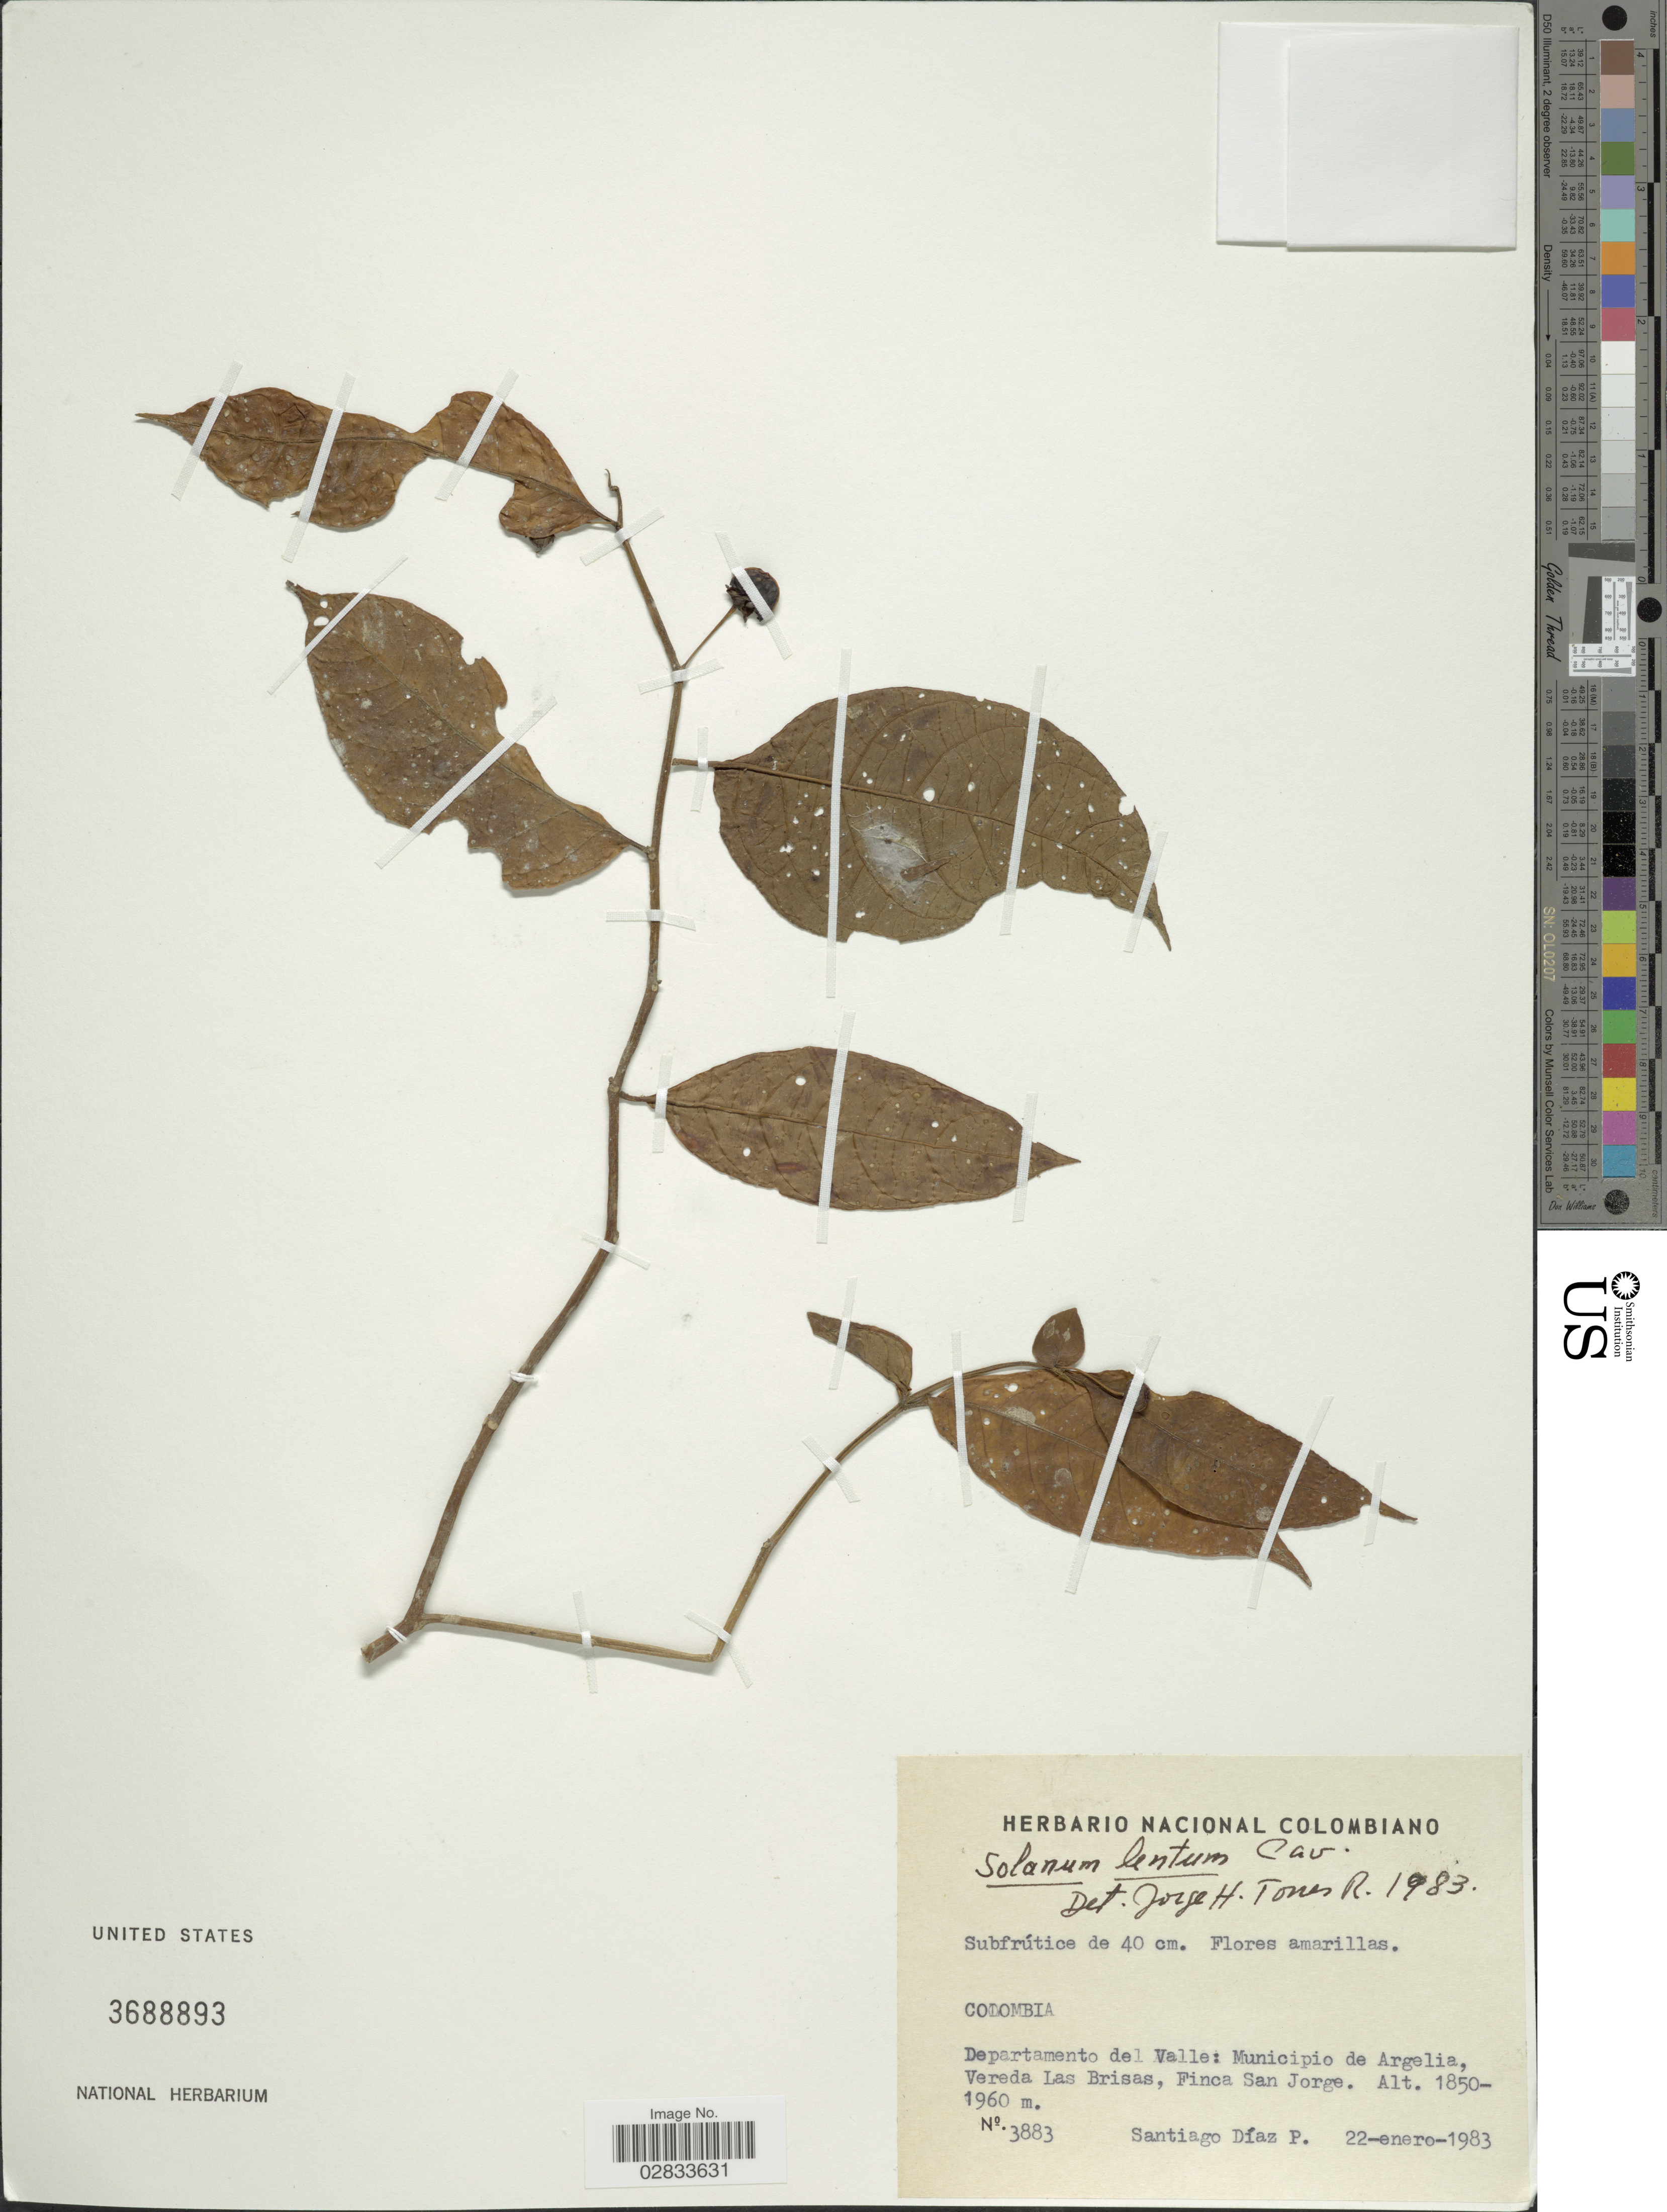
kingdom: Plantae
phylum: Tracheophyta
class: Magnoliopsida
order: Solanales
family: Solanaceae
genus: Solanum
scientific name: Solanum lentum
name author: Cav.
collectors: S. Diaz P.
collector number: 3883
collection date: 1983-01-22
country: Colombia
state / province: Valle del Cauca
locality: Departamento del Valle: Municipio de Argelia, Vereda Las Brisas, Finca San jorge.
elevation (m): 1850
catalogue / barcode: US 3688893